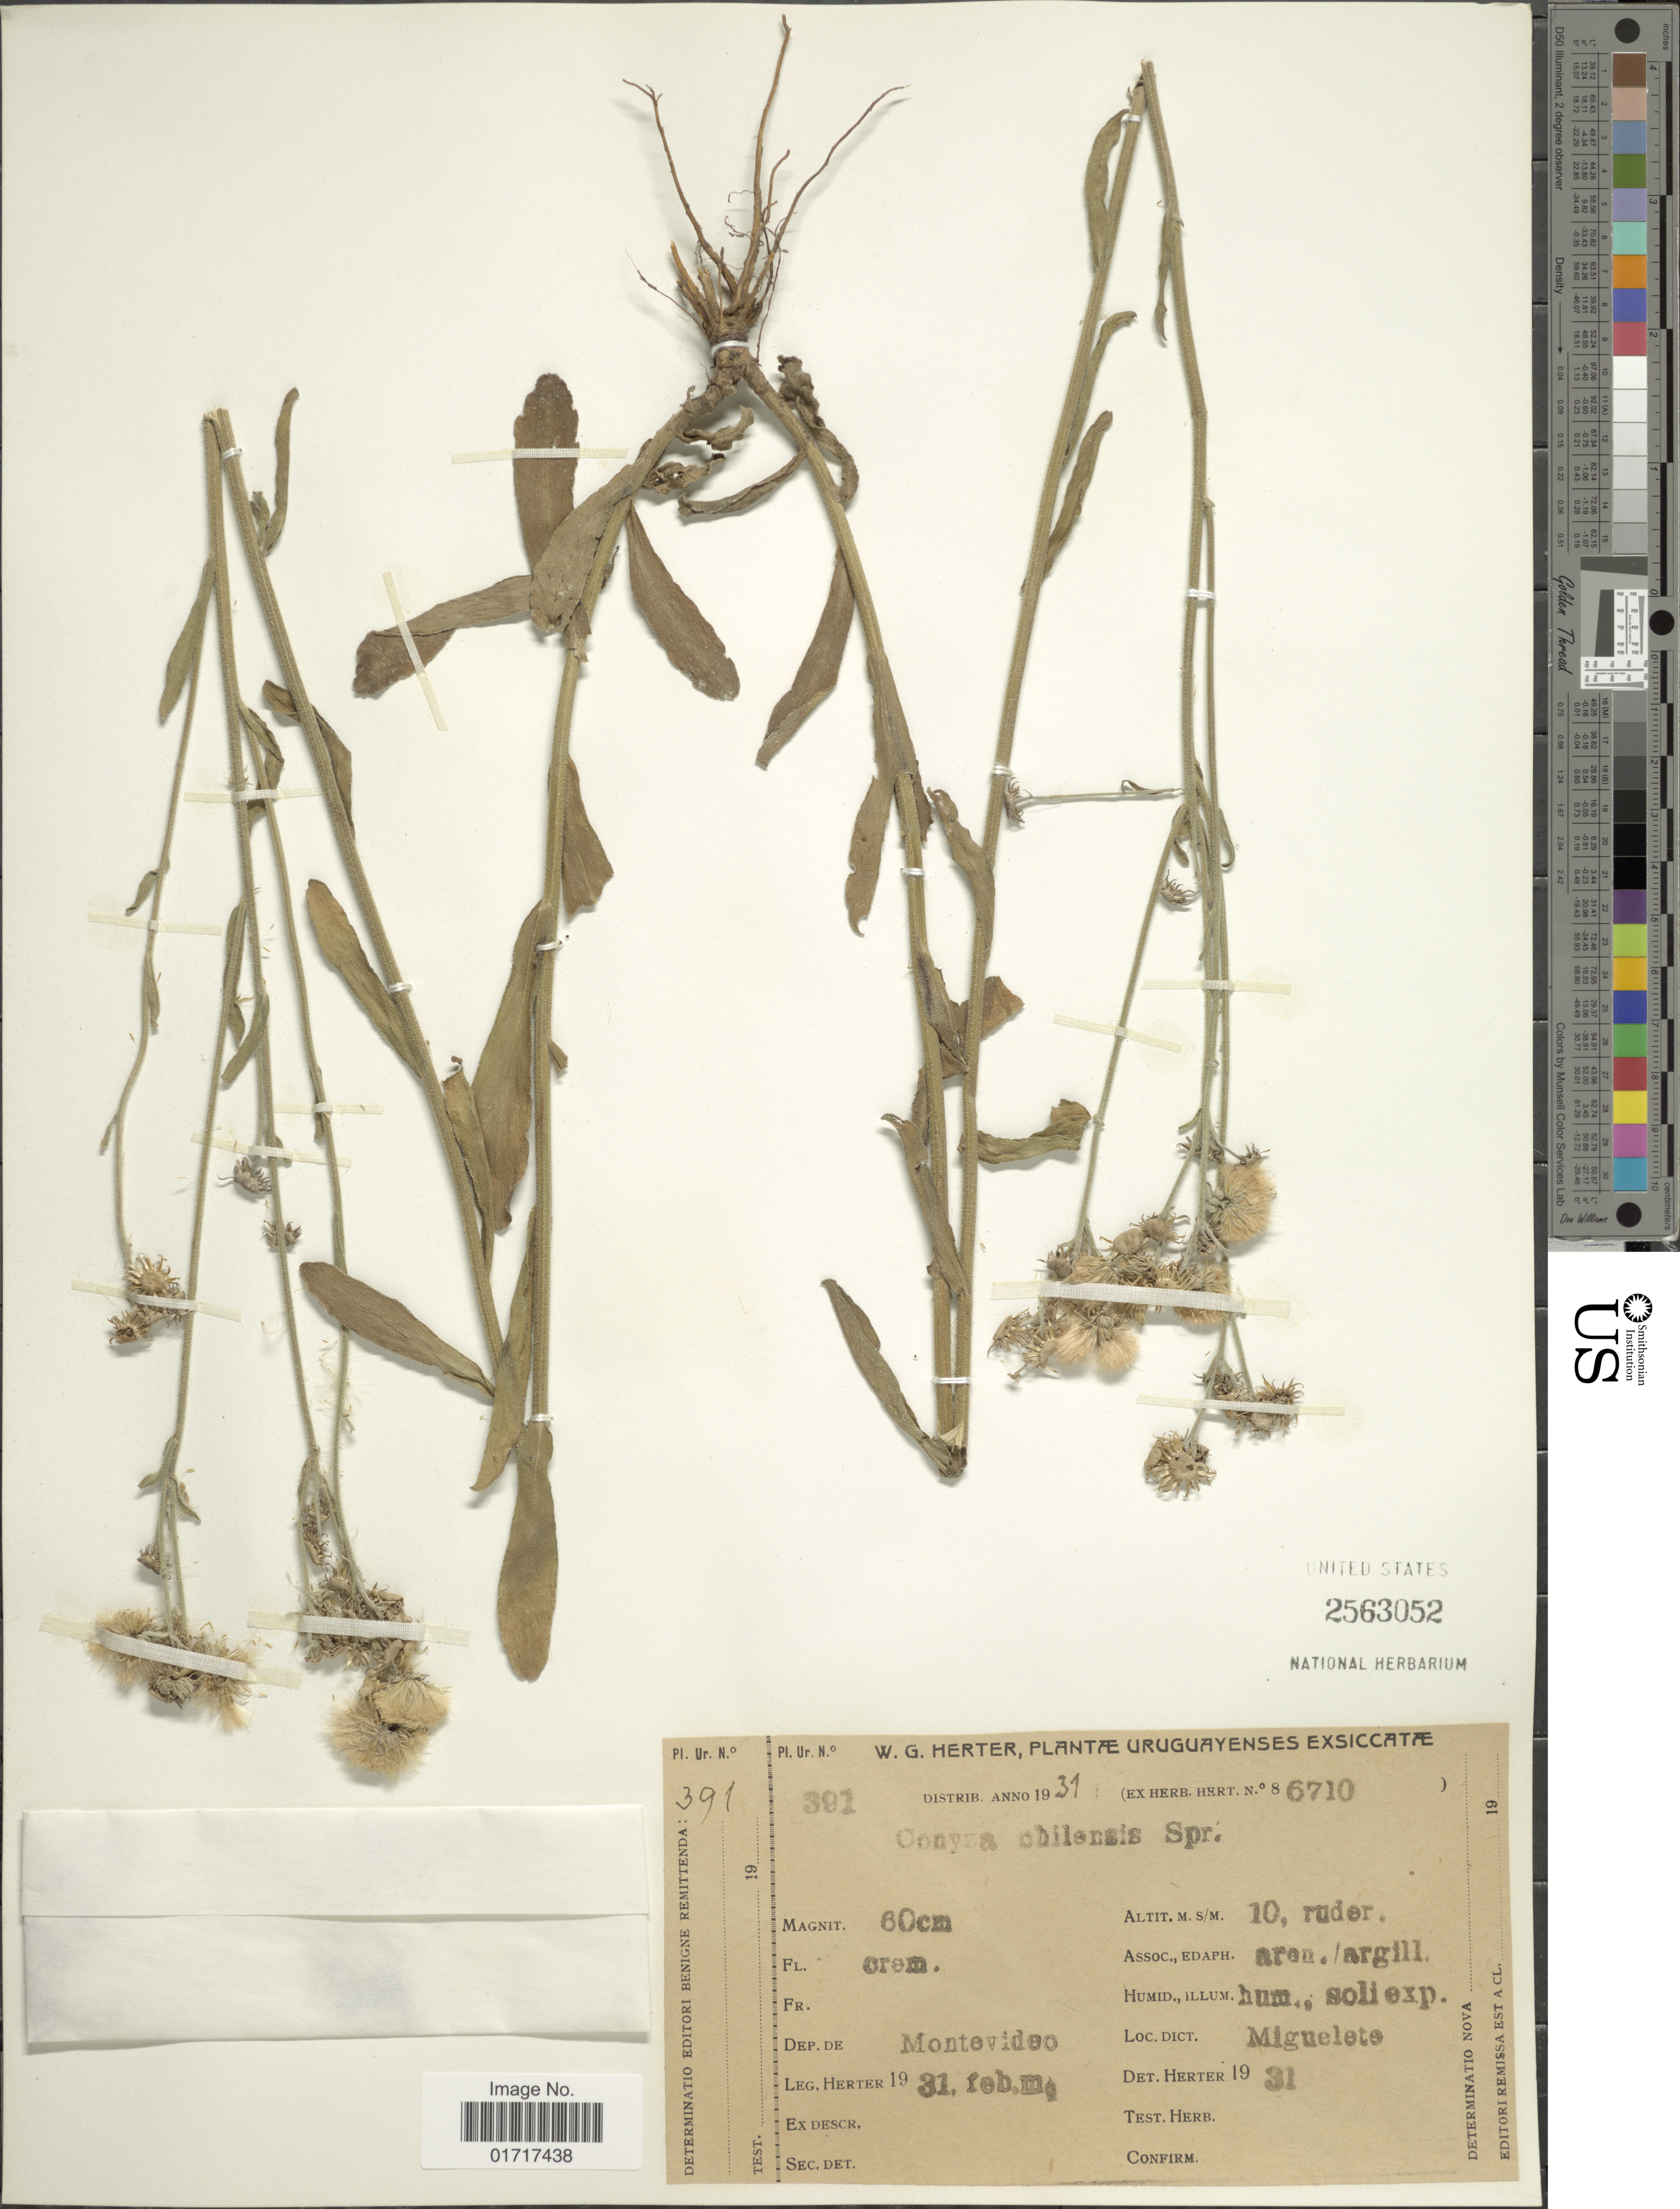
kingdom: Plantae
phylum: Tracheophyta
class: Magnoliopsida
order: Asterales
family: Asteraceae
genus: Conyza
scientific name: Conyza primulaefolia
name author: (Lam.) Cuatrec. & Lourteig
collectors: W. G. Herter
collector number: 391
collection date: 1931-02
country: Uruguay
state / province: Montevideo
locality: Montevideo, Miguelete.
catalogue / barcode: US 2563052